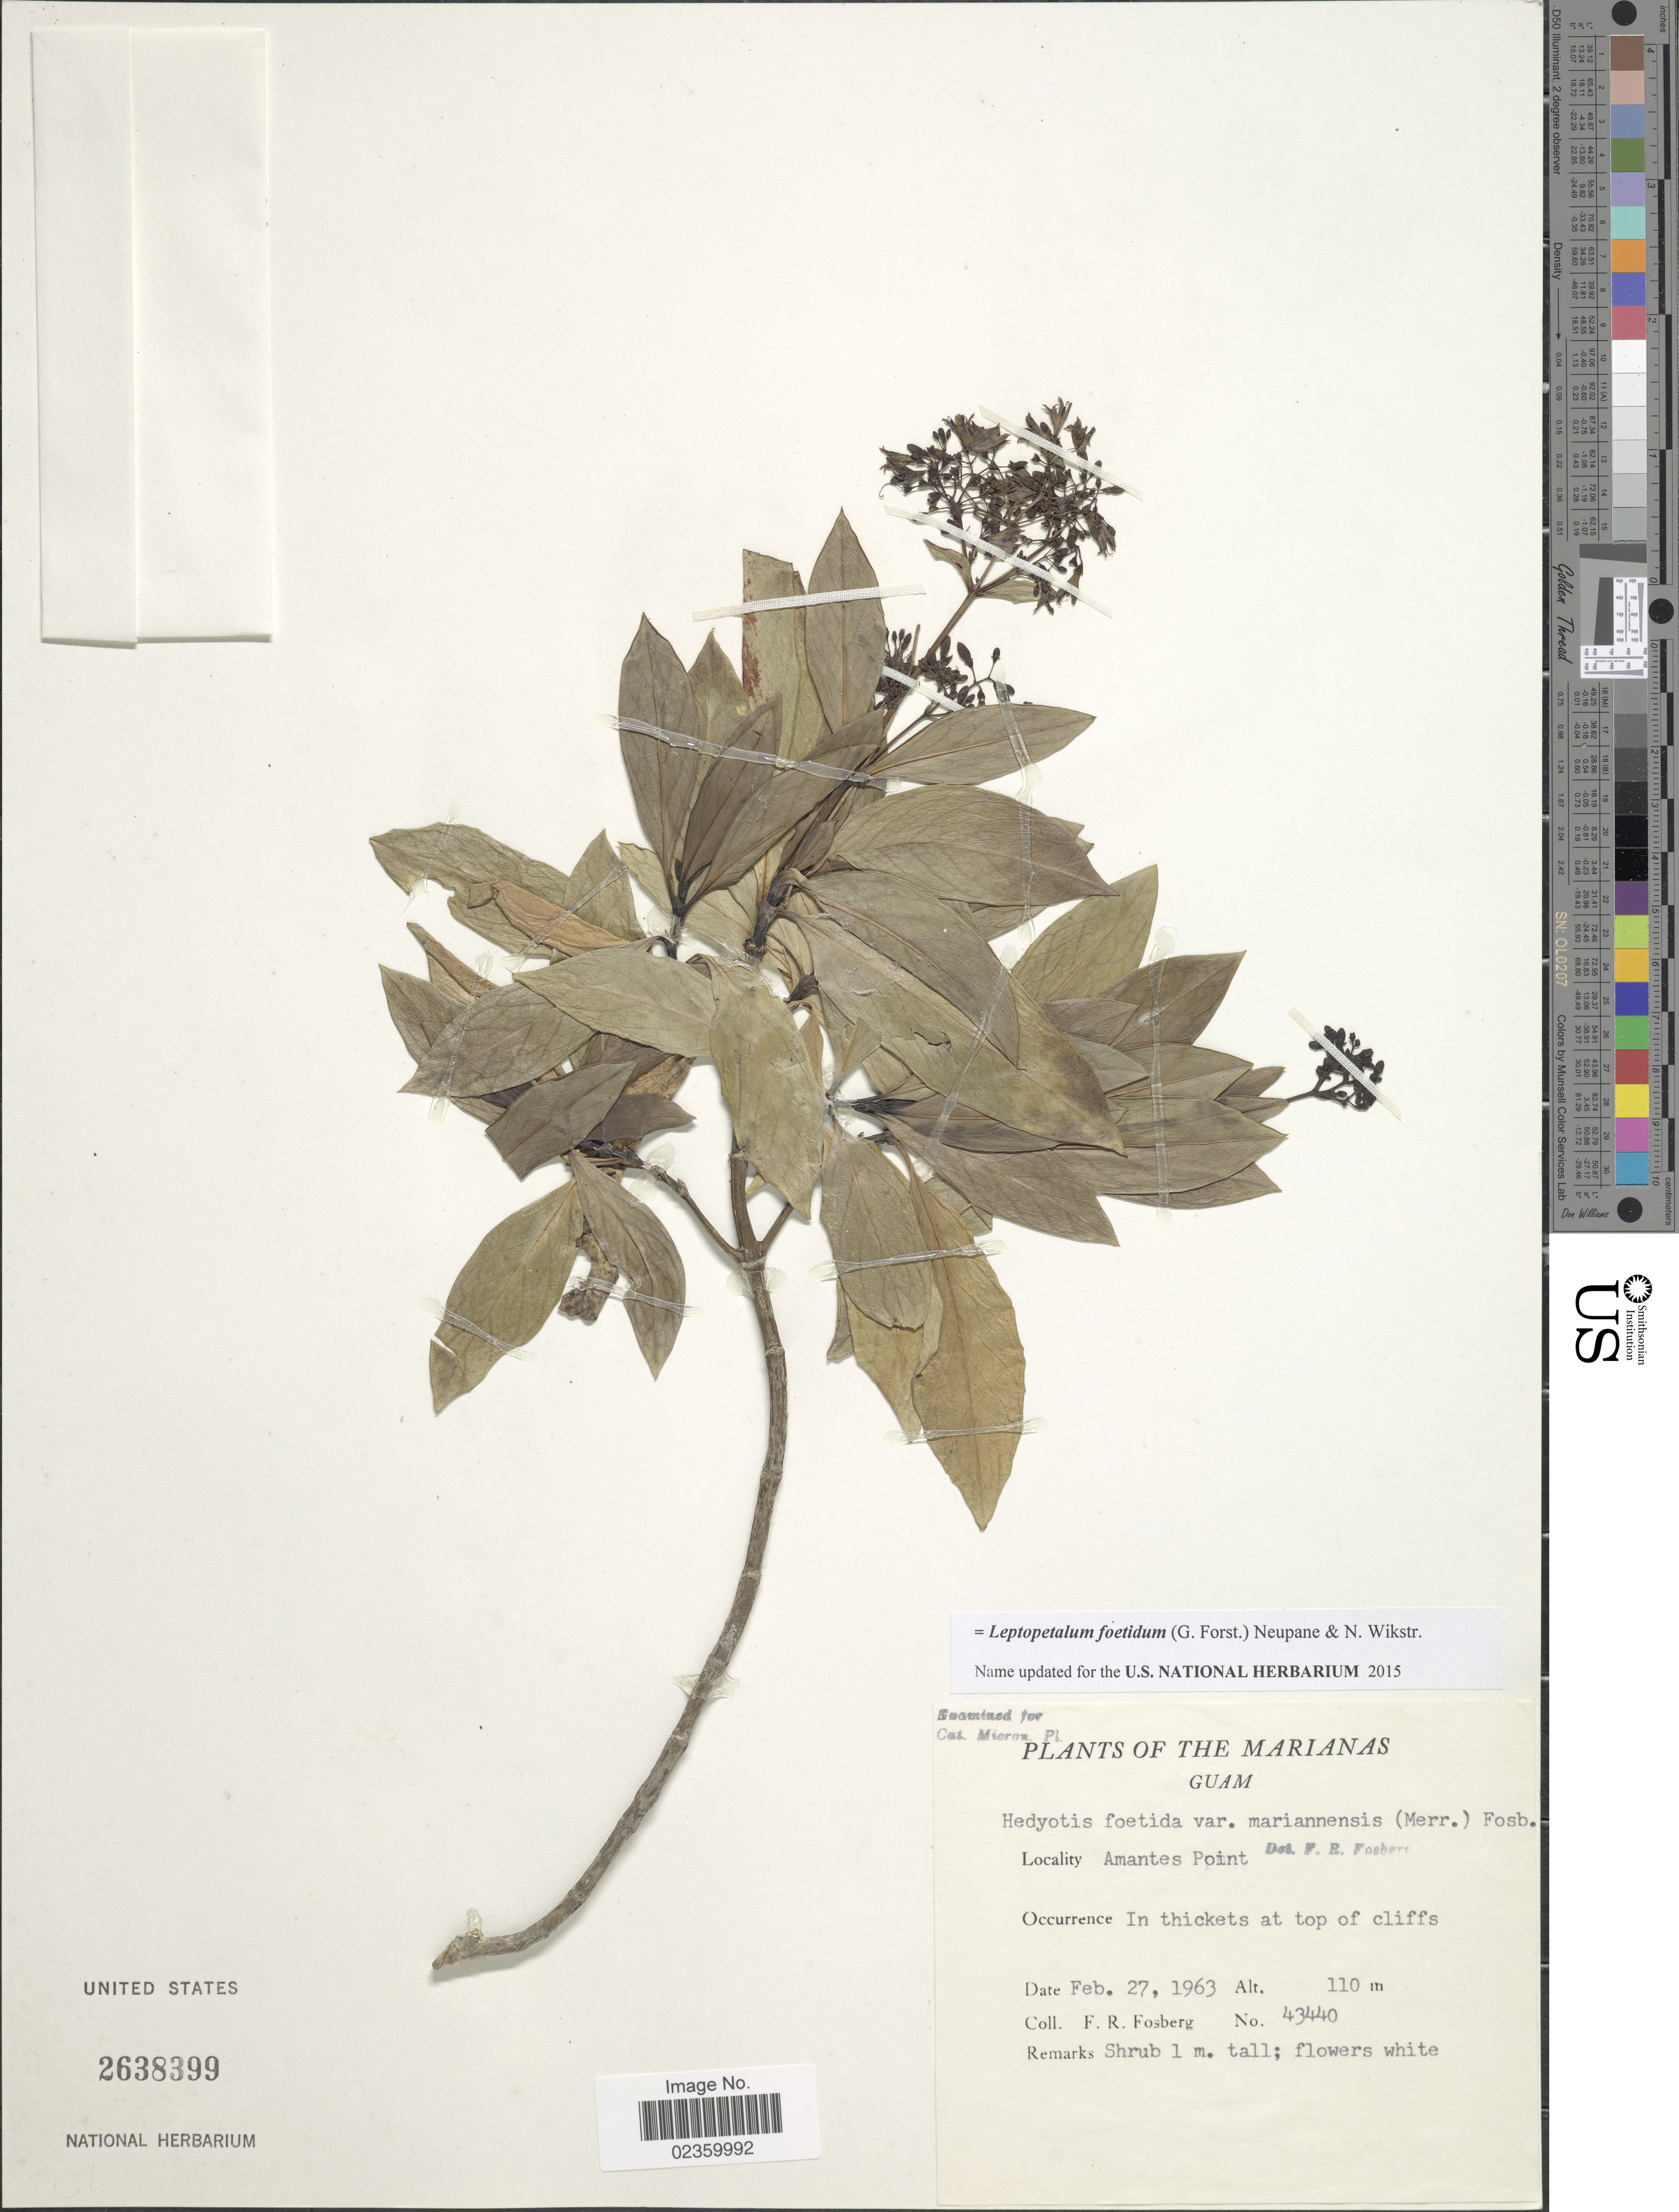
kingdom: Plantae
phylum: Tracheophyta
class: Magnoliopsida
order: Gentianales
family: Rubiaceae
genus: Leptopetalum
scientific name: Leptopetalum foetidum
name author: (G. Forst.) Neupane & N. Wikstr.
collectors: F. R. Fosberg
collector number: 43440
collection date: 1963-02-27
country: Guam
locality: The Marianas. Amantes Point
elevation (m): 110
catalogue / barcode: US 2638399